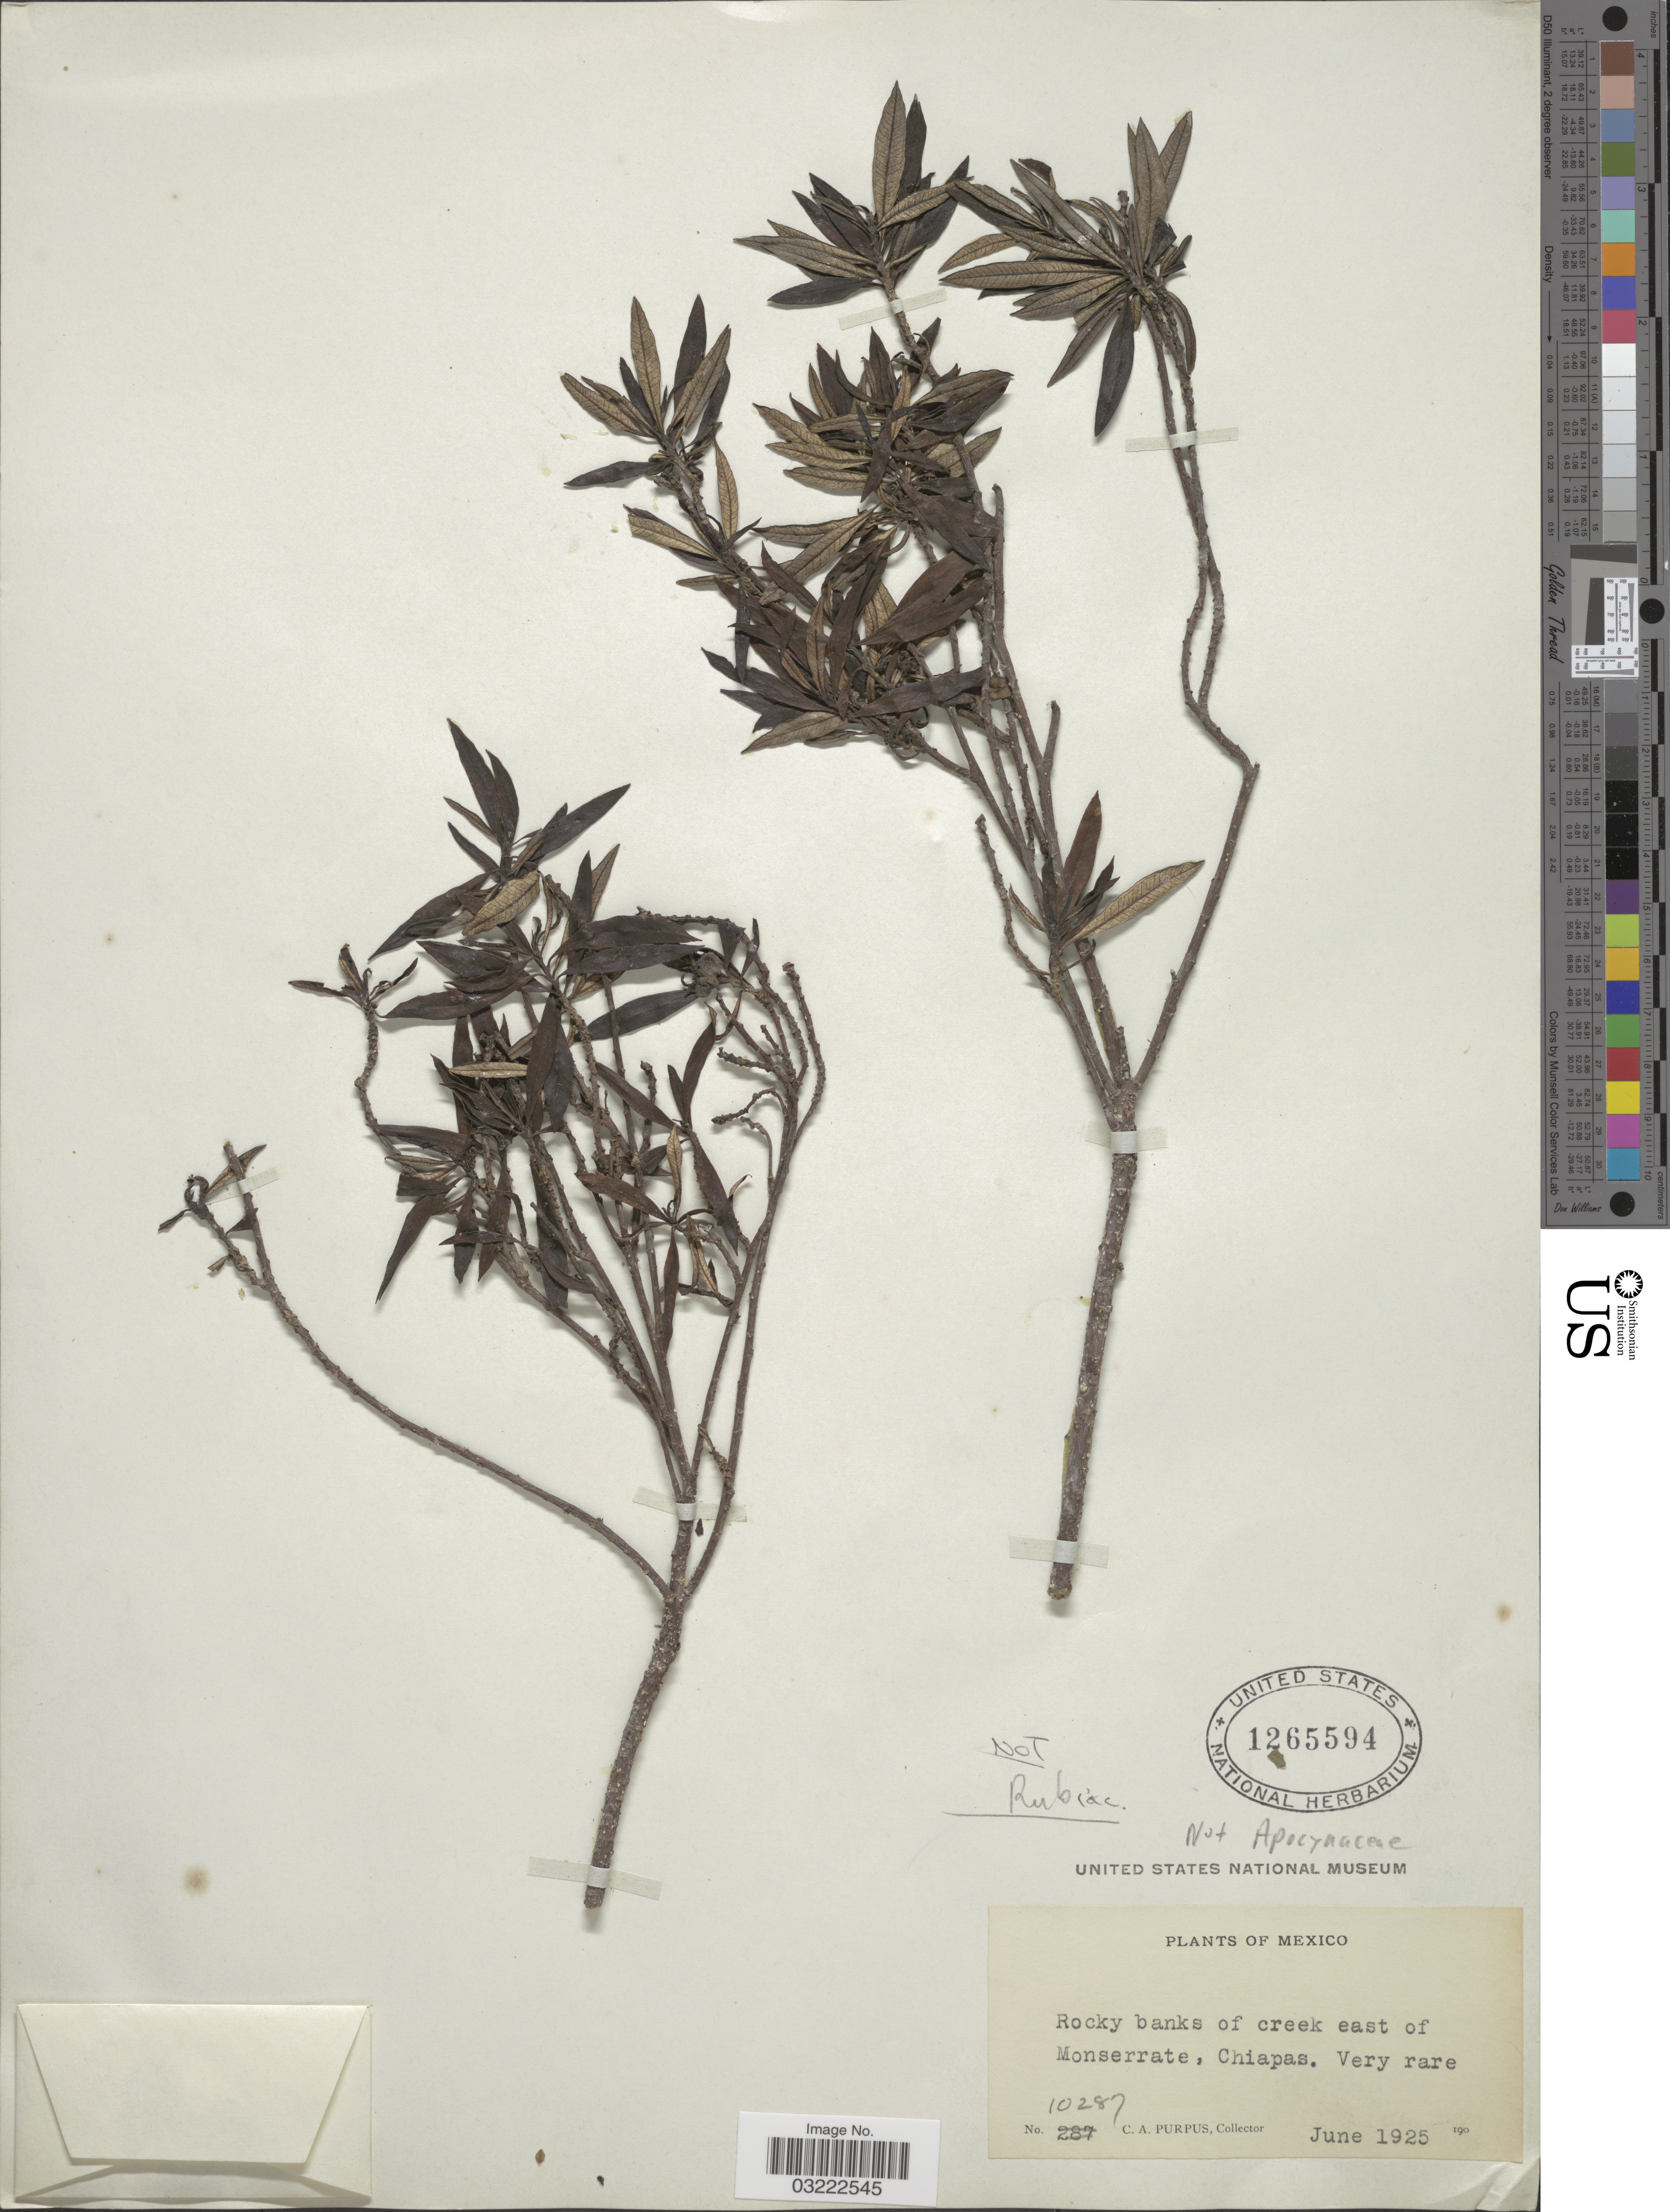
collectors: C. A. Purpus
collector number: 10287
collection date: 1925-06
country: Mexico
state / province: Chiapas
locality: Rocky banks of creek east of Monserrate, Chiapas.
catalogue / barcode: US 1265594